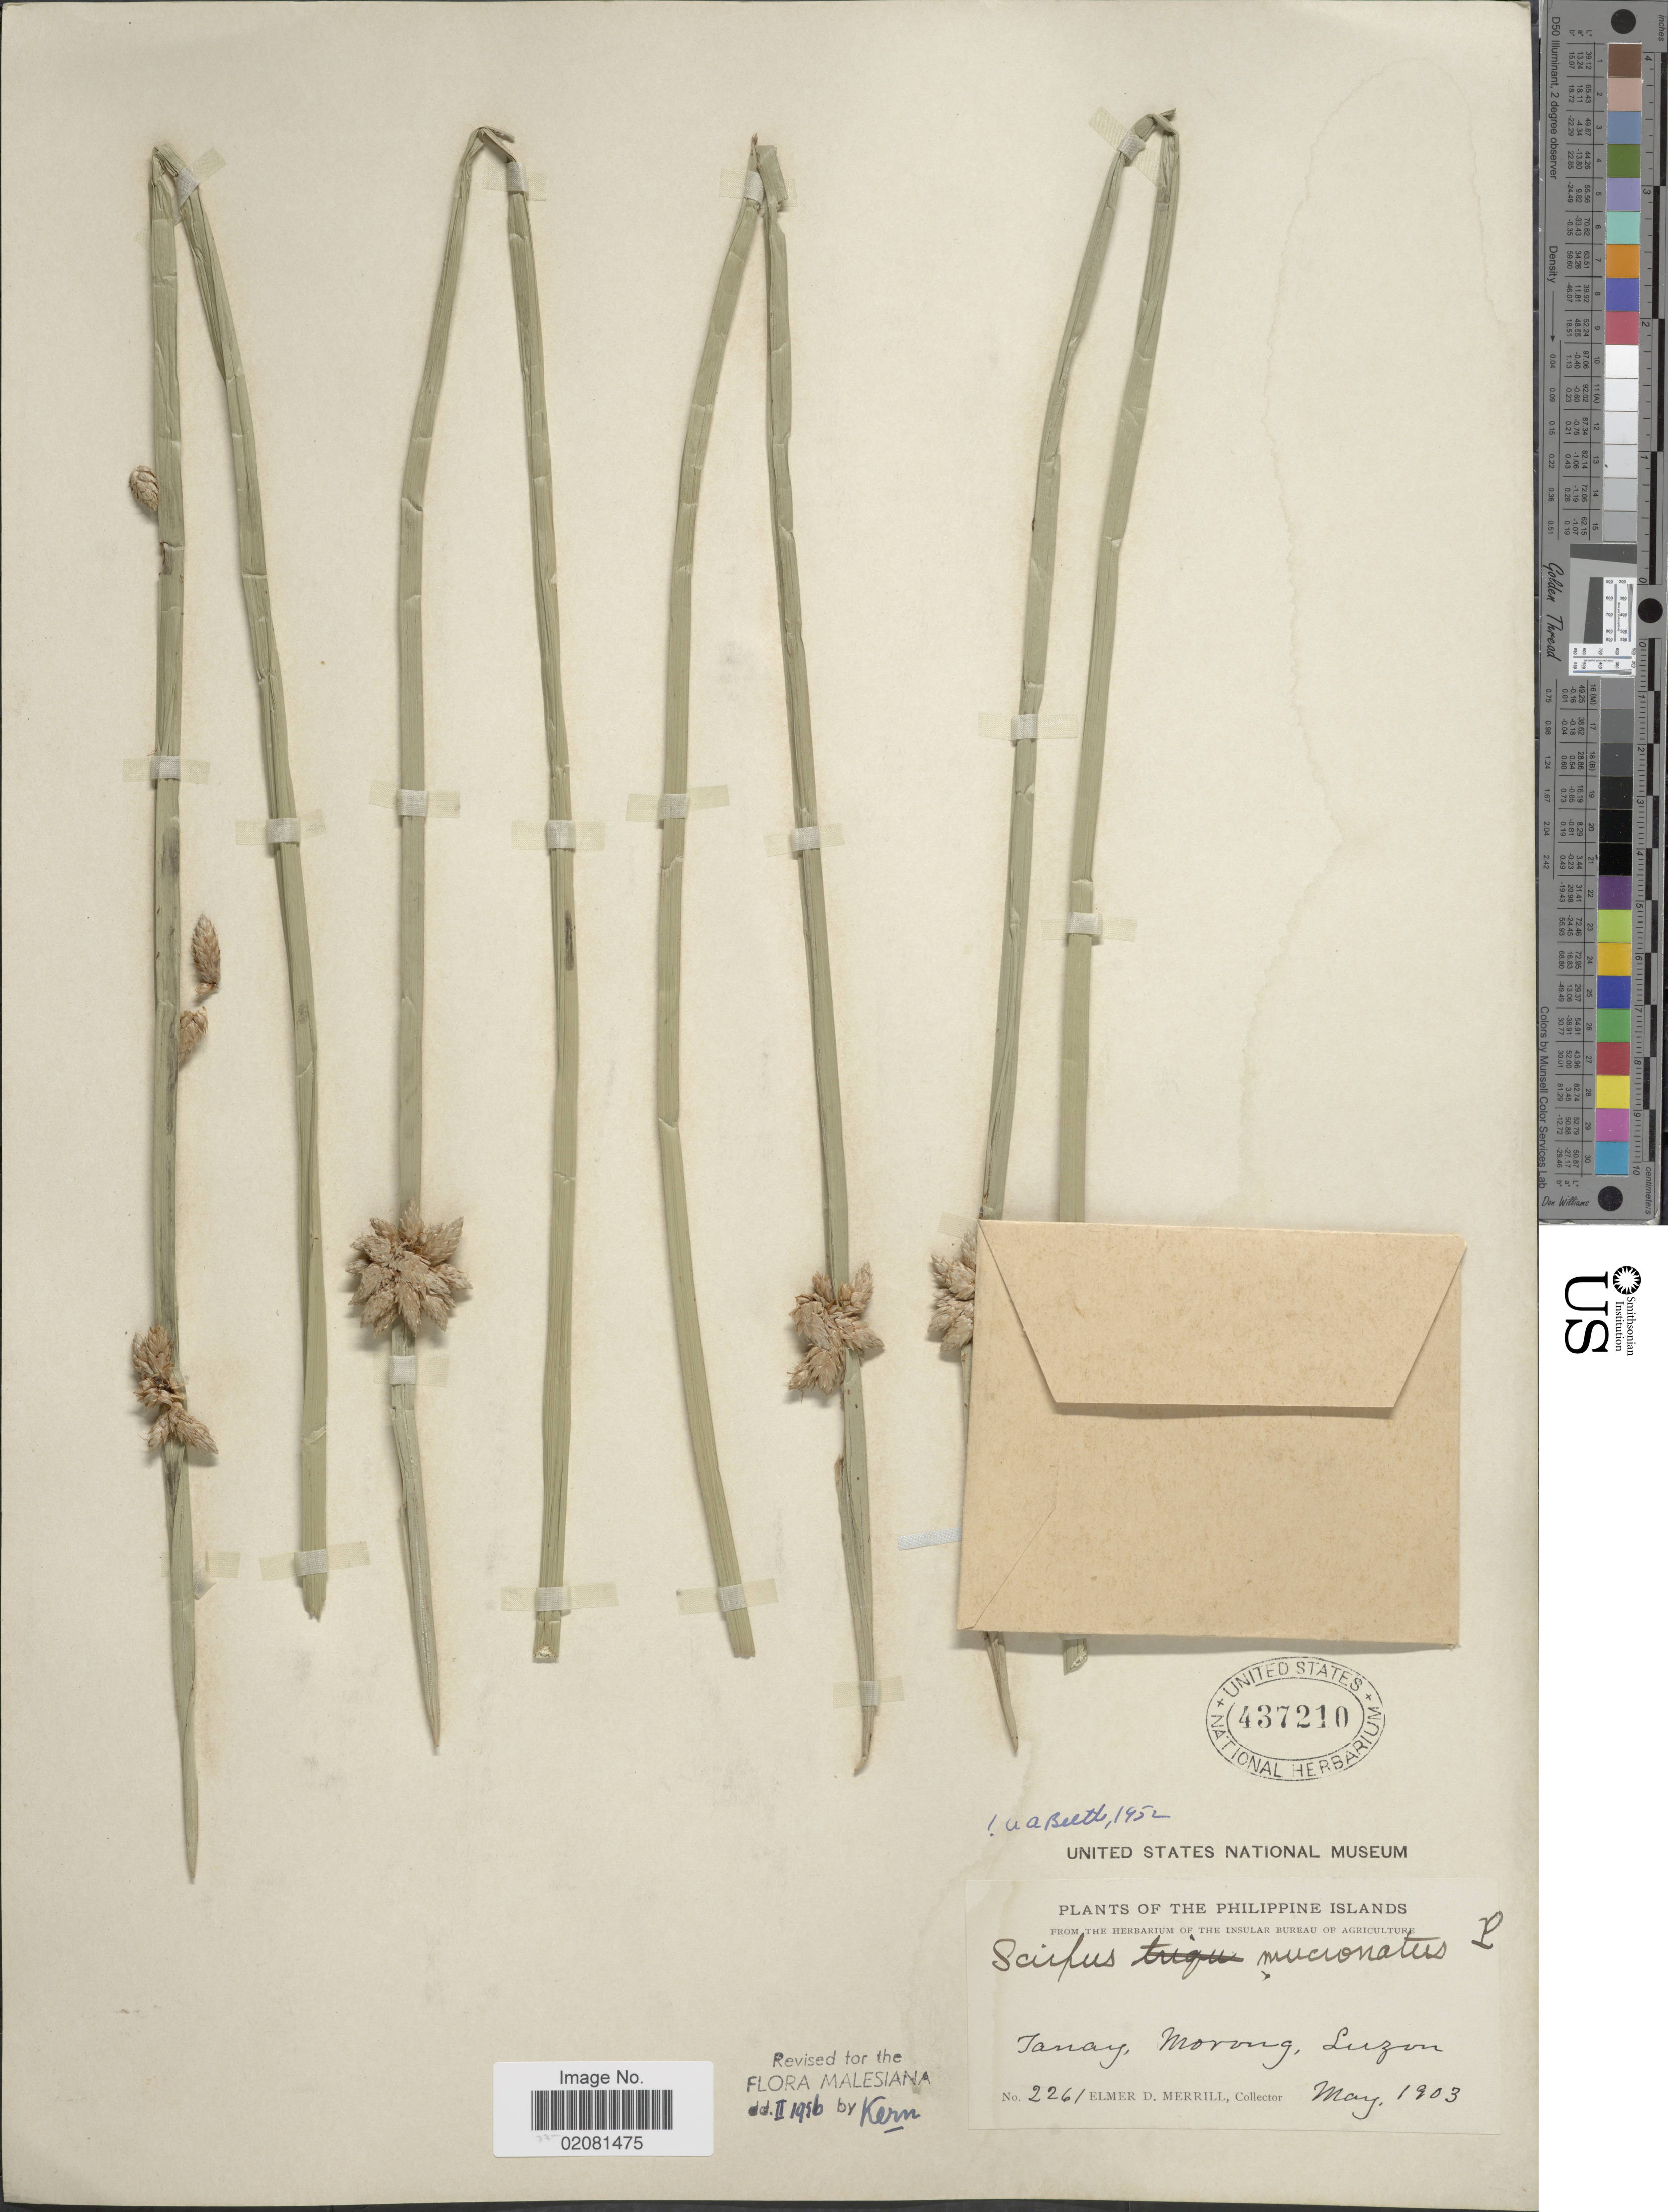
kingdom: Plantae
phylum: Tracheophyta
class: Liliopsida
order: Poales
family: Cyperaceae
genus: Schoenoplectus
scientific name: Schoenoplectus mucronatus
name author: (L.) Palla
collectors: E. D. Merrill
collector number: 2261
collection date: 1903-05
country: Philippines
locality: Philippine Islands. Tanay, Morong, Luzon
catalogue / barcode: US 437210